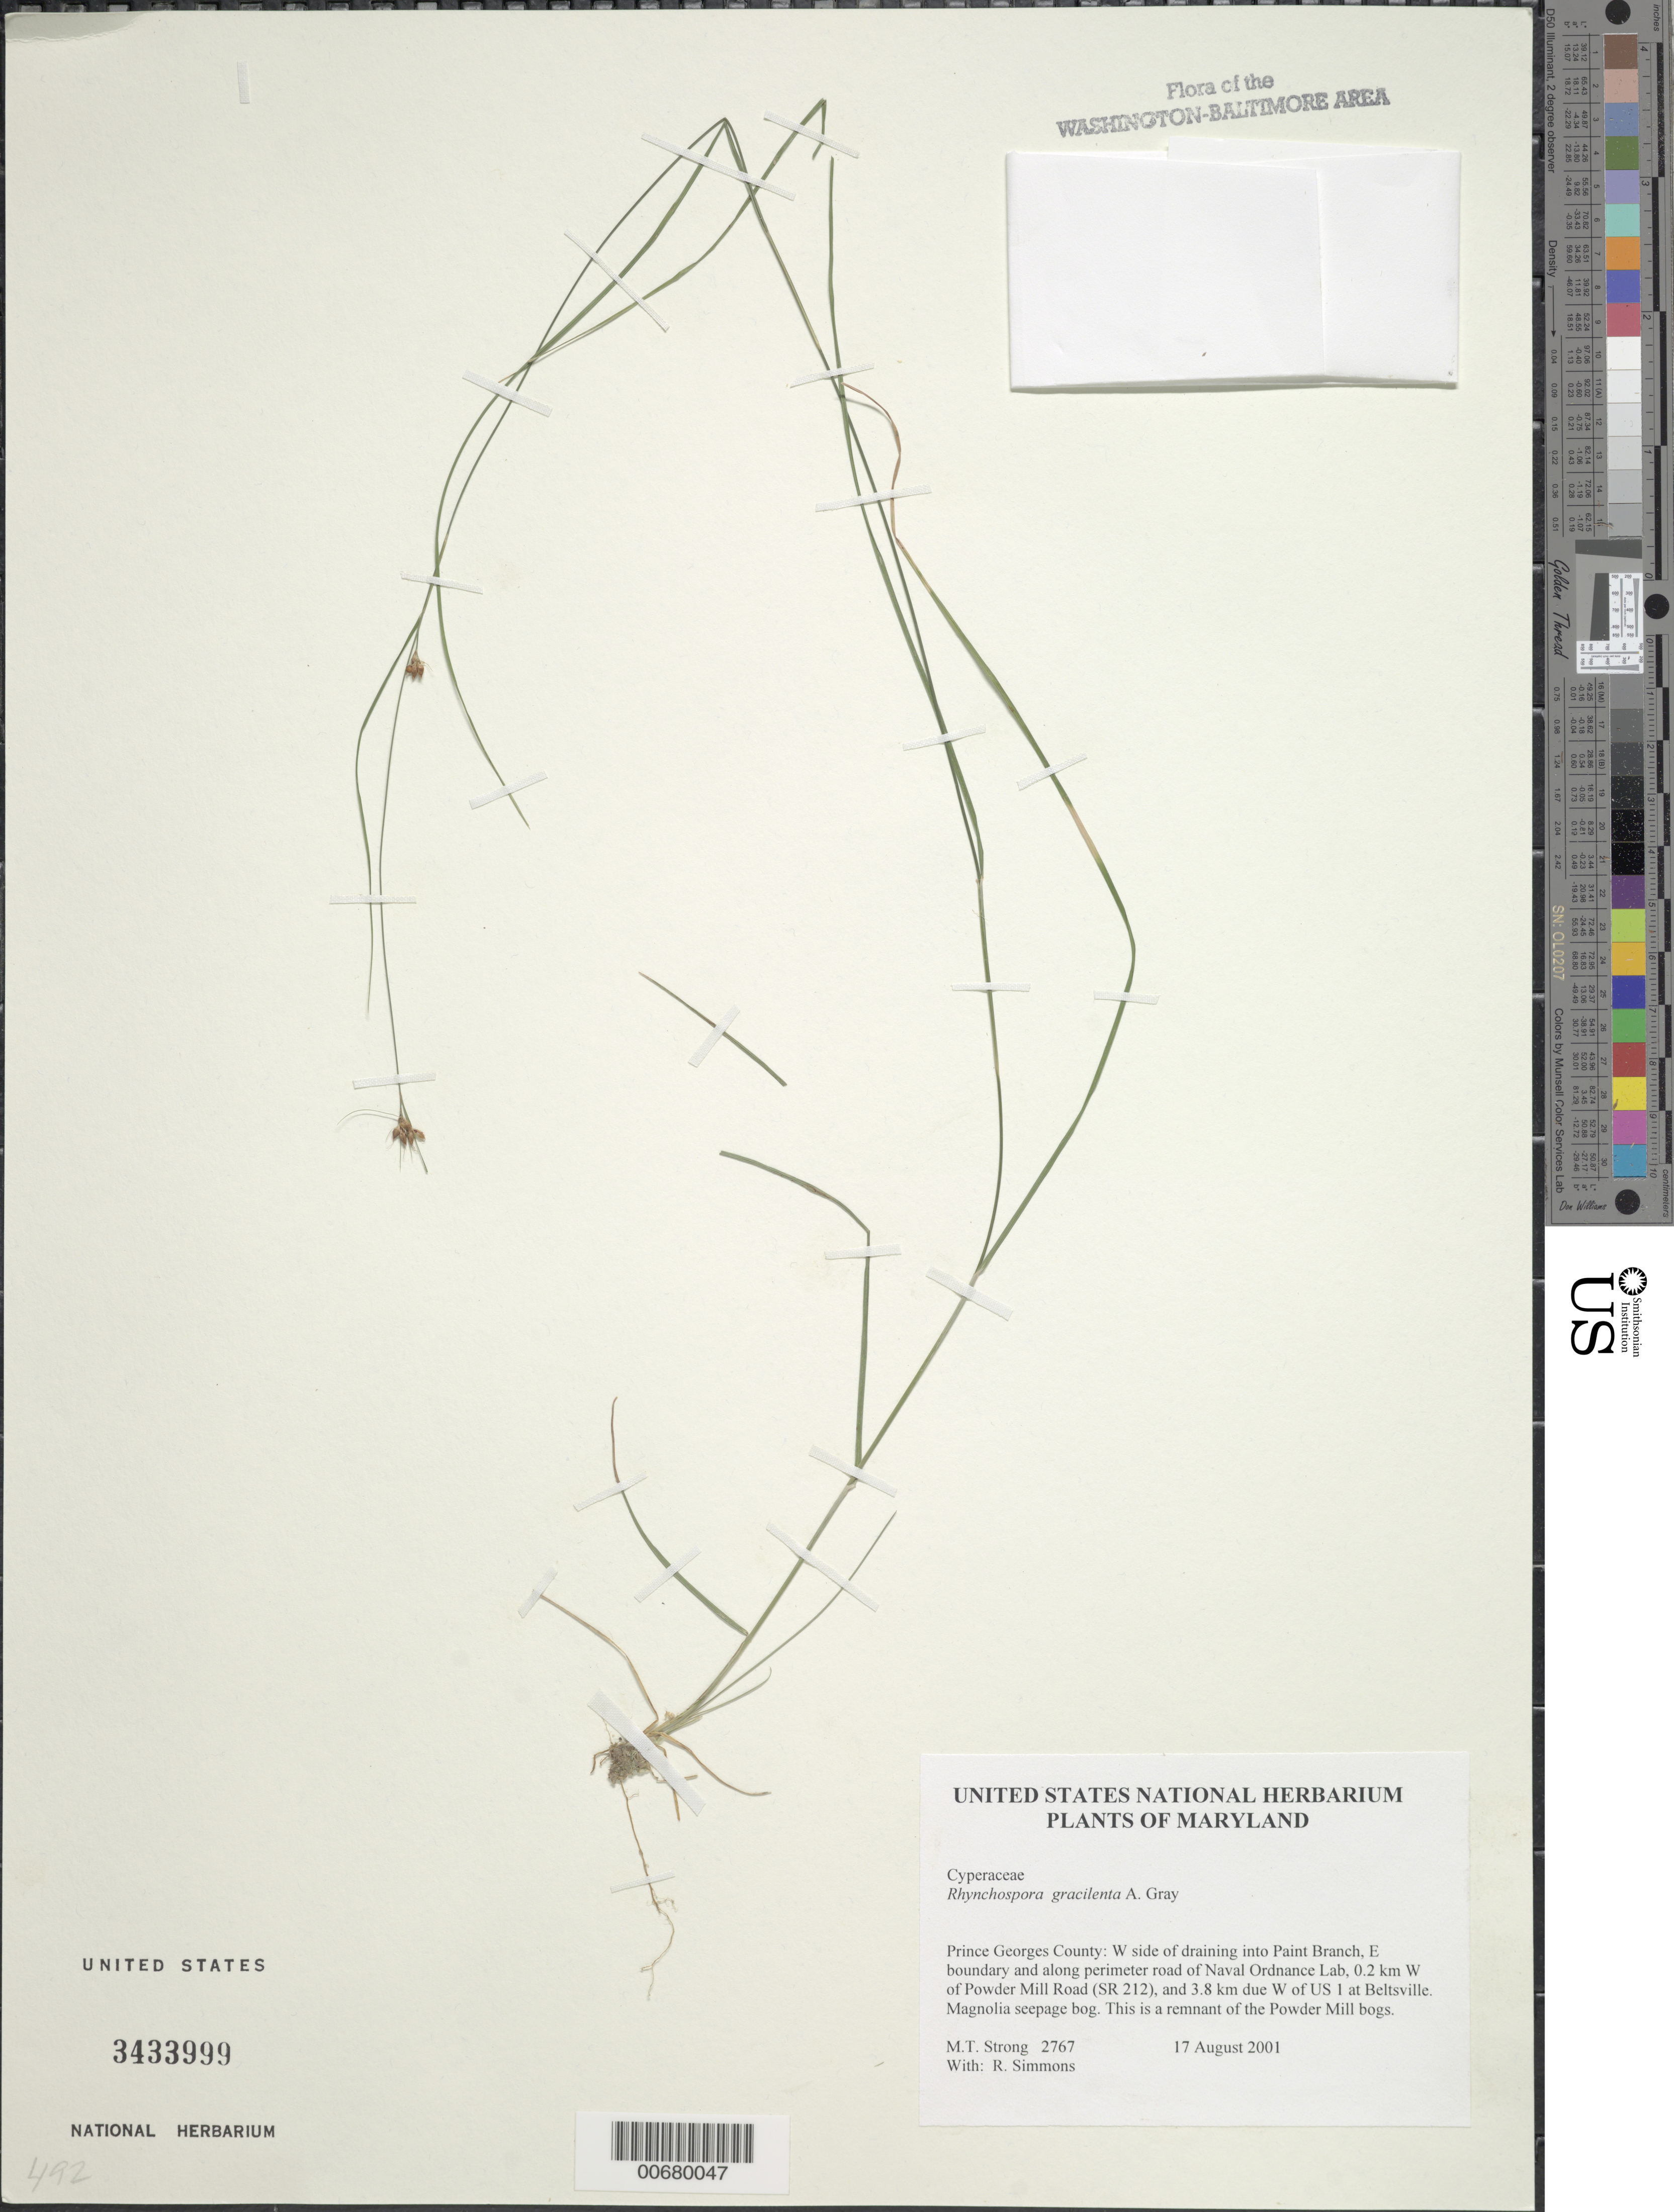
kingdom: Plantae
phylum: Tracheophyta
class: Liliopsida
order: Poales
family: Cyperaceae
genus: Rhynchospora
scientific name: Rhynchospora gracilenta A. Gray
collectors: M. T. Strong & R. Simmons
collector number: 2767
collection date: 2001-08-17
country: United States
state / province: Maryland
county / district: Prince George's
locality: Prince Georges County: W side of draining into Paint Branch, E boundary and along perimeter road of Naval Ordnance Lab, 0.2 km W of Powder; Mill Road (SR 212), and 3.8 km due W of US 1 at Beltsvillel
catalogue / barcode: US 3433999